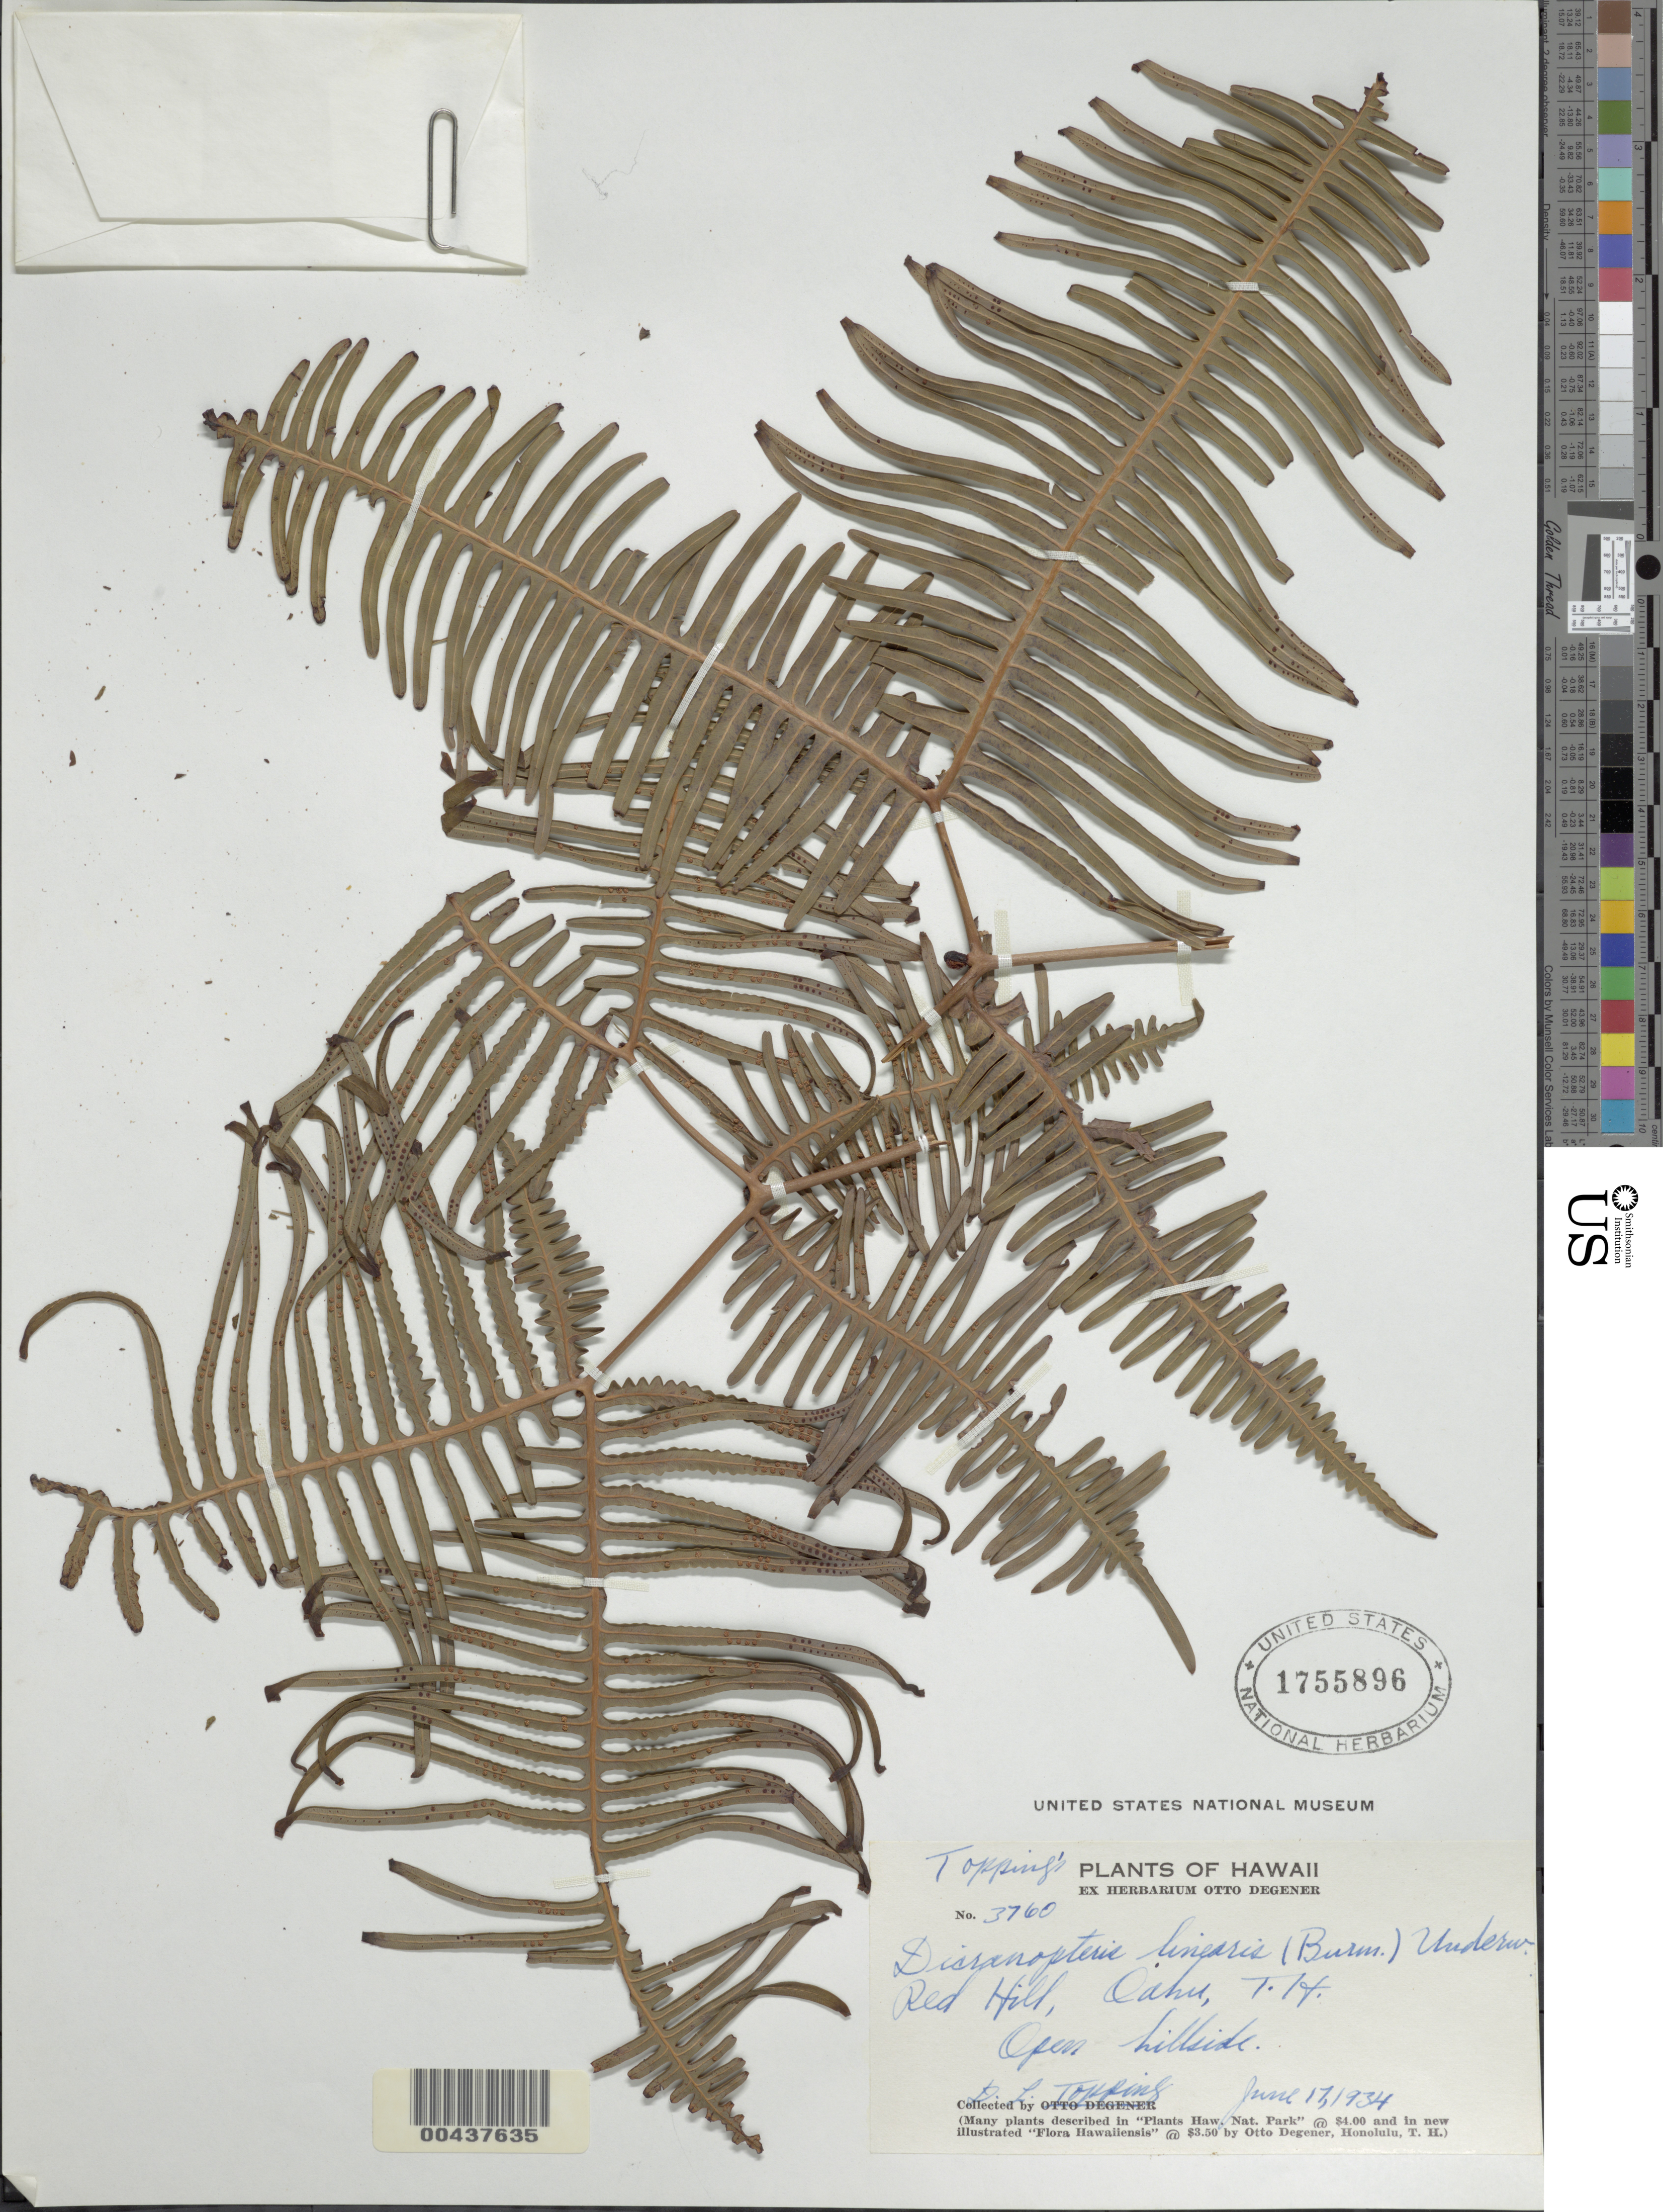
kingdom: Plantae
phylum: Tracheophyta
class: Polypodiopsida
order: Gleicheniales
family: Gleicheniaceae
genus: Dicranopteris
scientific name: Dicranopteris linearis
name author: (Burm. f.) Underw.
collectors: D. L. Topping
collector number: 3760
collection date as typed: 17 Jun 1934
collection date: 1934-06-17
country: United States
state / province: Hawaii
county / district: Honolulu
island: Oahu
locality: Red Hill, Oahu, T.H.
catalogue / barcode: US 1755896